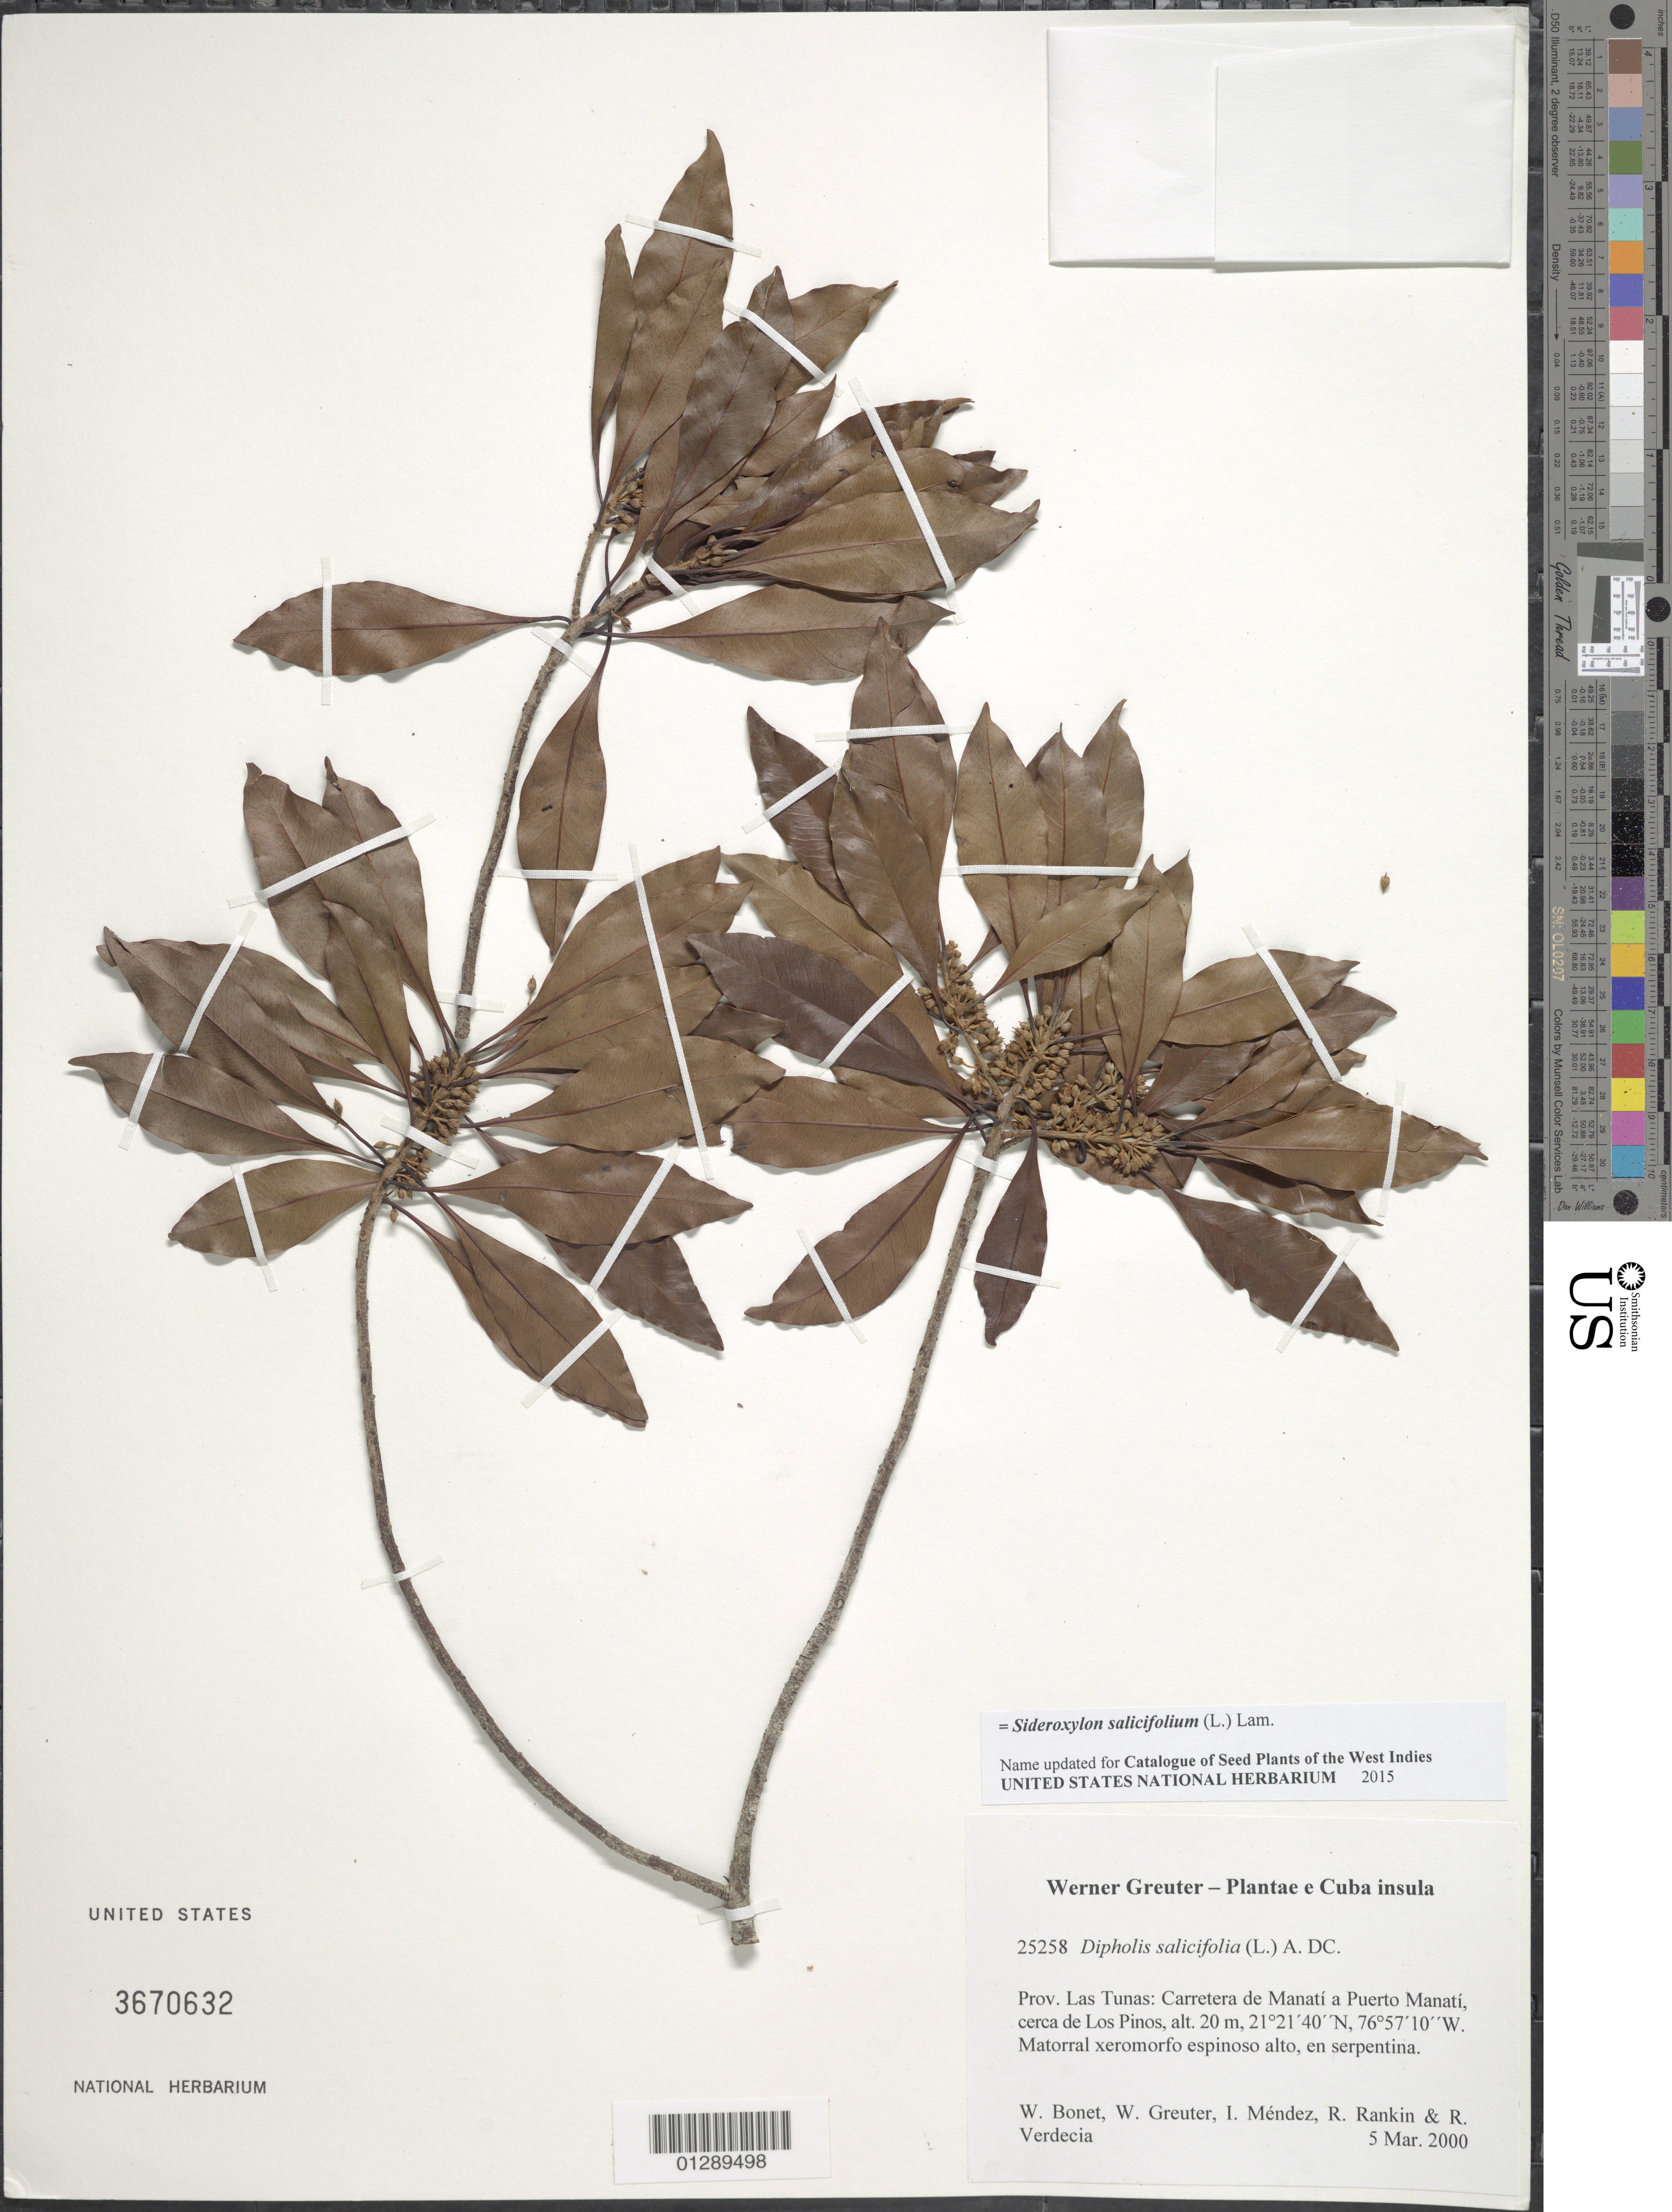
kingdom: Plantae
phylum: Tracheophyta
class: Magnoliopsida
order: Ericales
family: Sapotaceae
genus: Sideroxylon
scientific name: Sideroxylon salicifolium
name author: (L.) Lam.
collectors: W. Bonet, W. R. Greuter, I. Méndez, R. Rankin Rodriguez & R. Verdecia Perez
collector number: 25258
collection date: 2000-03-05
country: Cuba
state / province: Las Tunas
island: Cuba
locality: Carretera de Manatí a Puerto Manatí, cerca de Los Pinos.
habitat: Matorral xeromorfo espinoso alto, en serpentina.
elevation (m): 20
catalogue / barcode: US 3670632